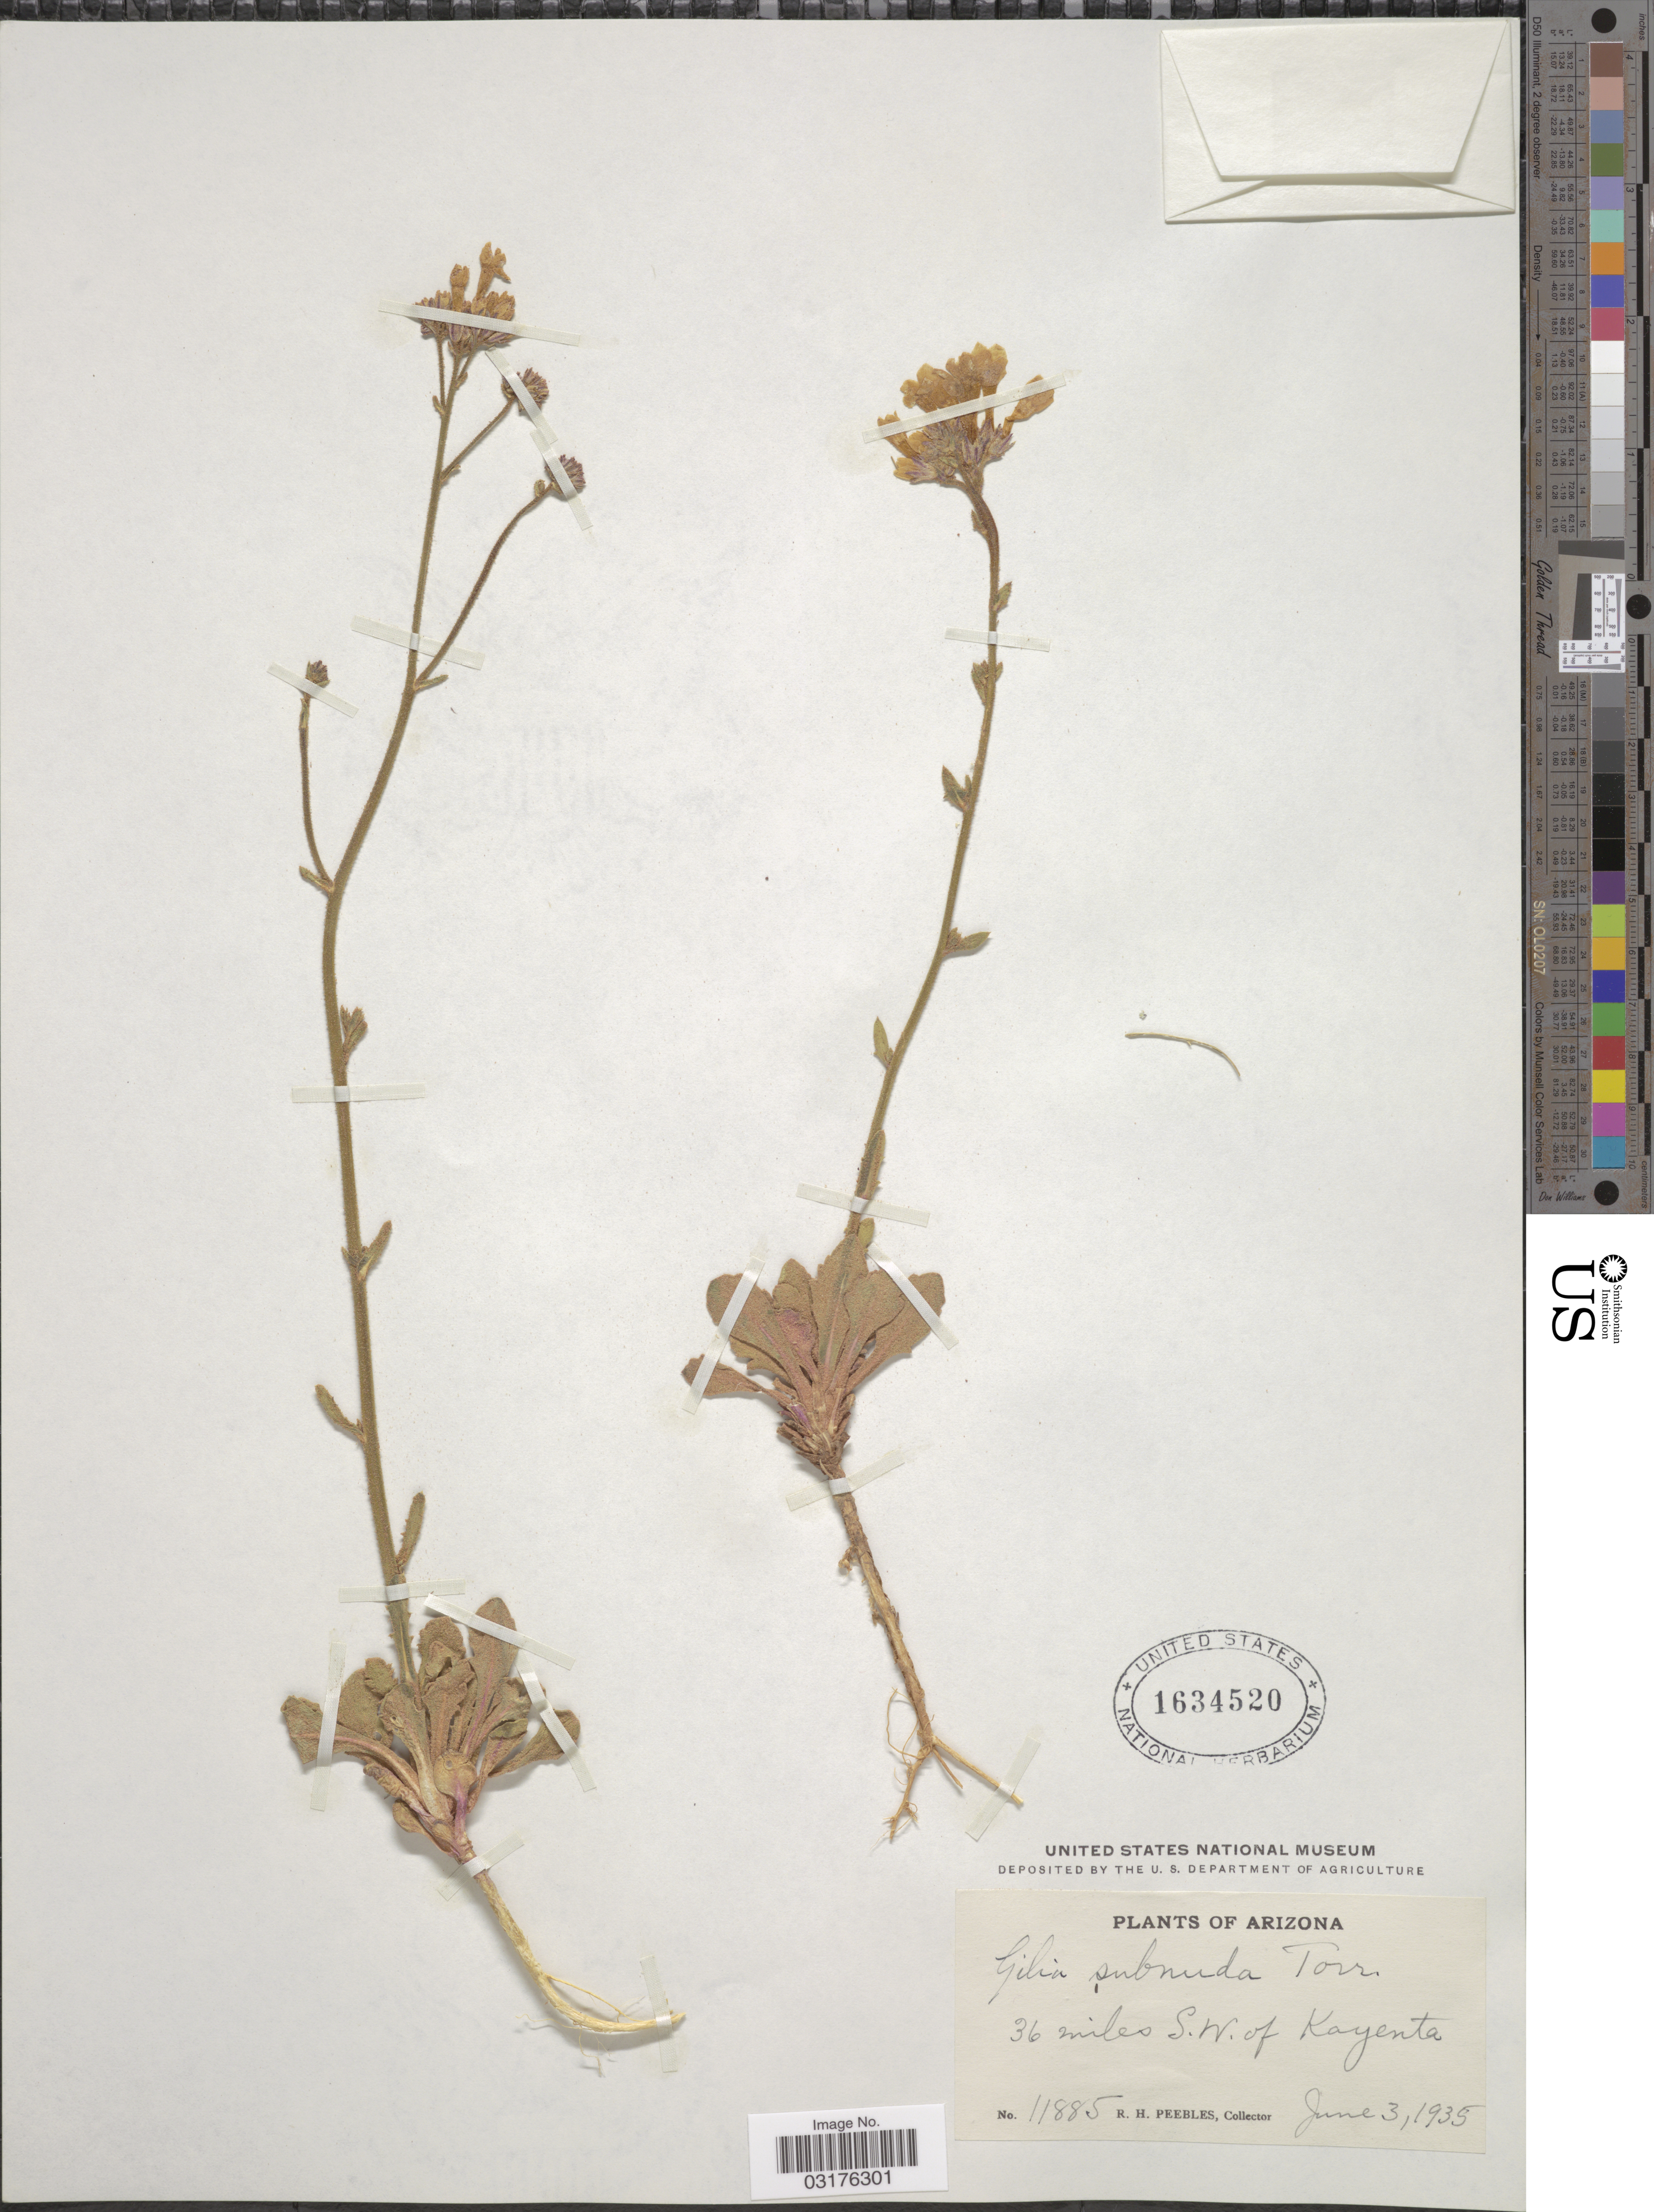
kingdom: Plantae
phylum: Tracheophyta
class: Magnoliopsida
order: Ericales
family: Polemoniaceae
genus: Aliciella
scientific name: Aliciella subnuda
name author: (Torr. ex A. Gray) J.M. Porter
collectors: R. H. Peebles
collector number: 11885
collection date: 1935-06-03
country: United States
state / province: Arizona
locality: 36 miles S.W. of Kayenta.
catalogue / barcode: US 1634520